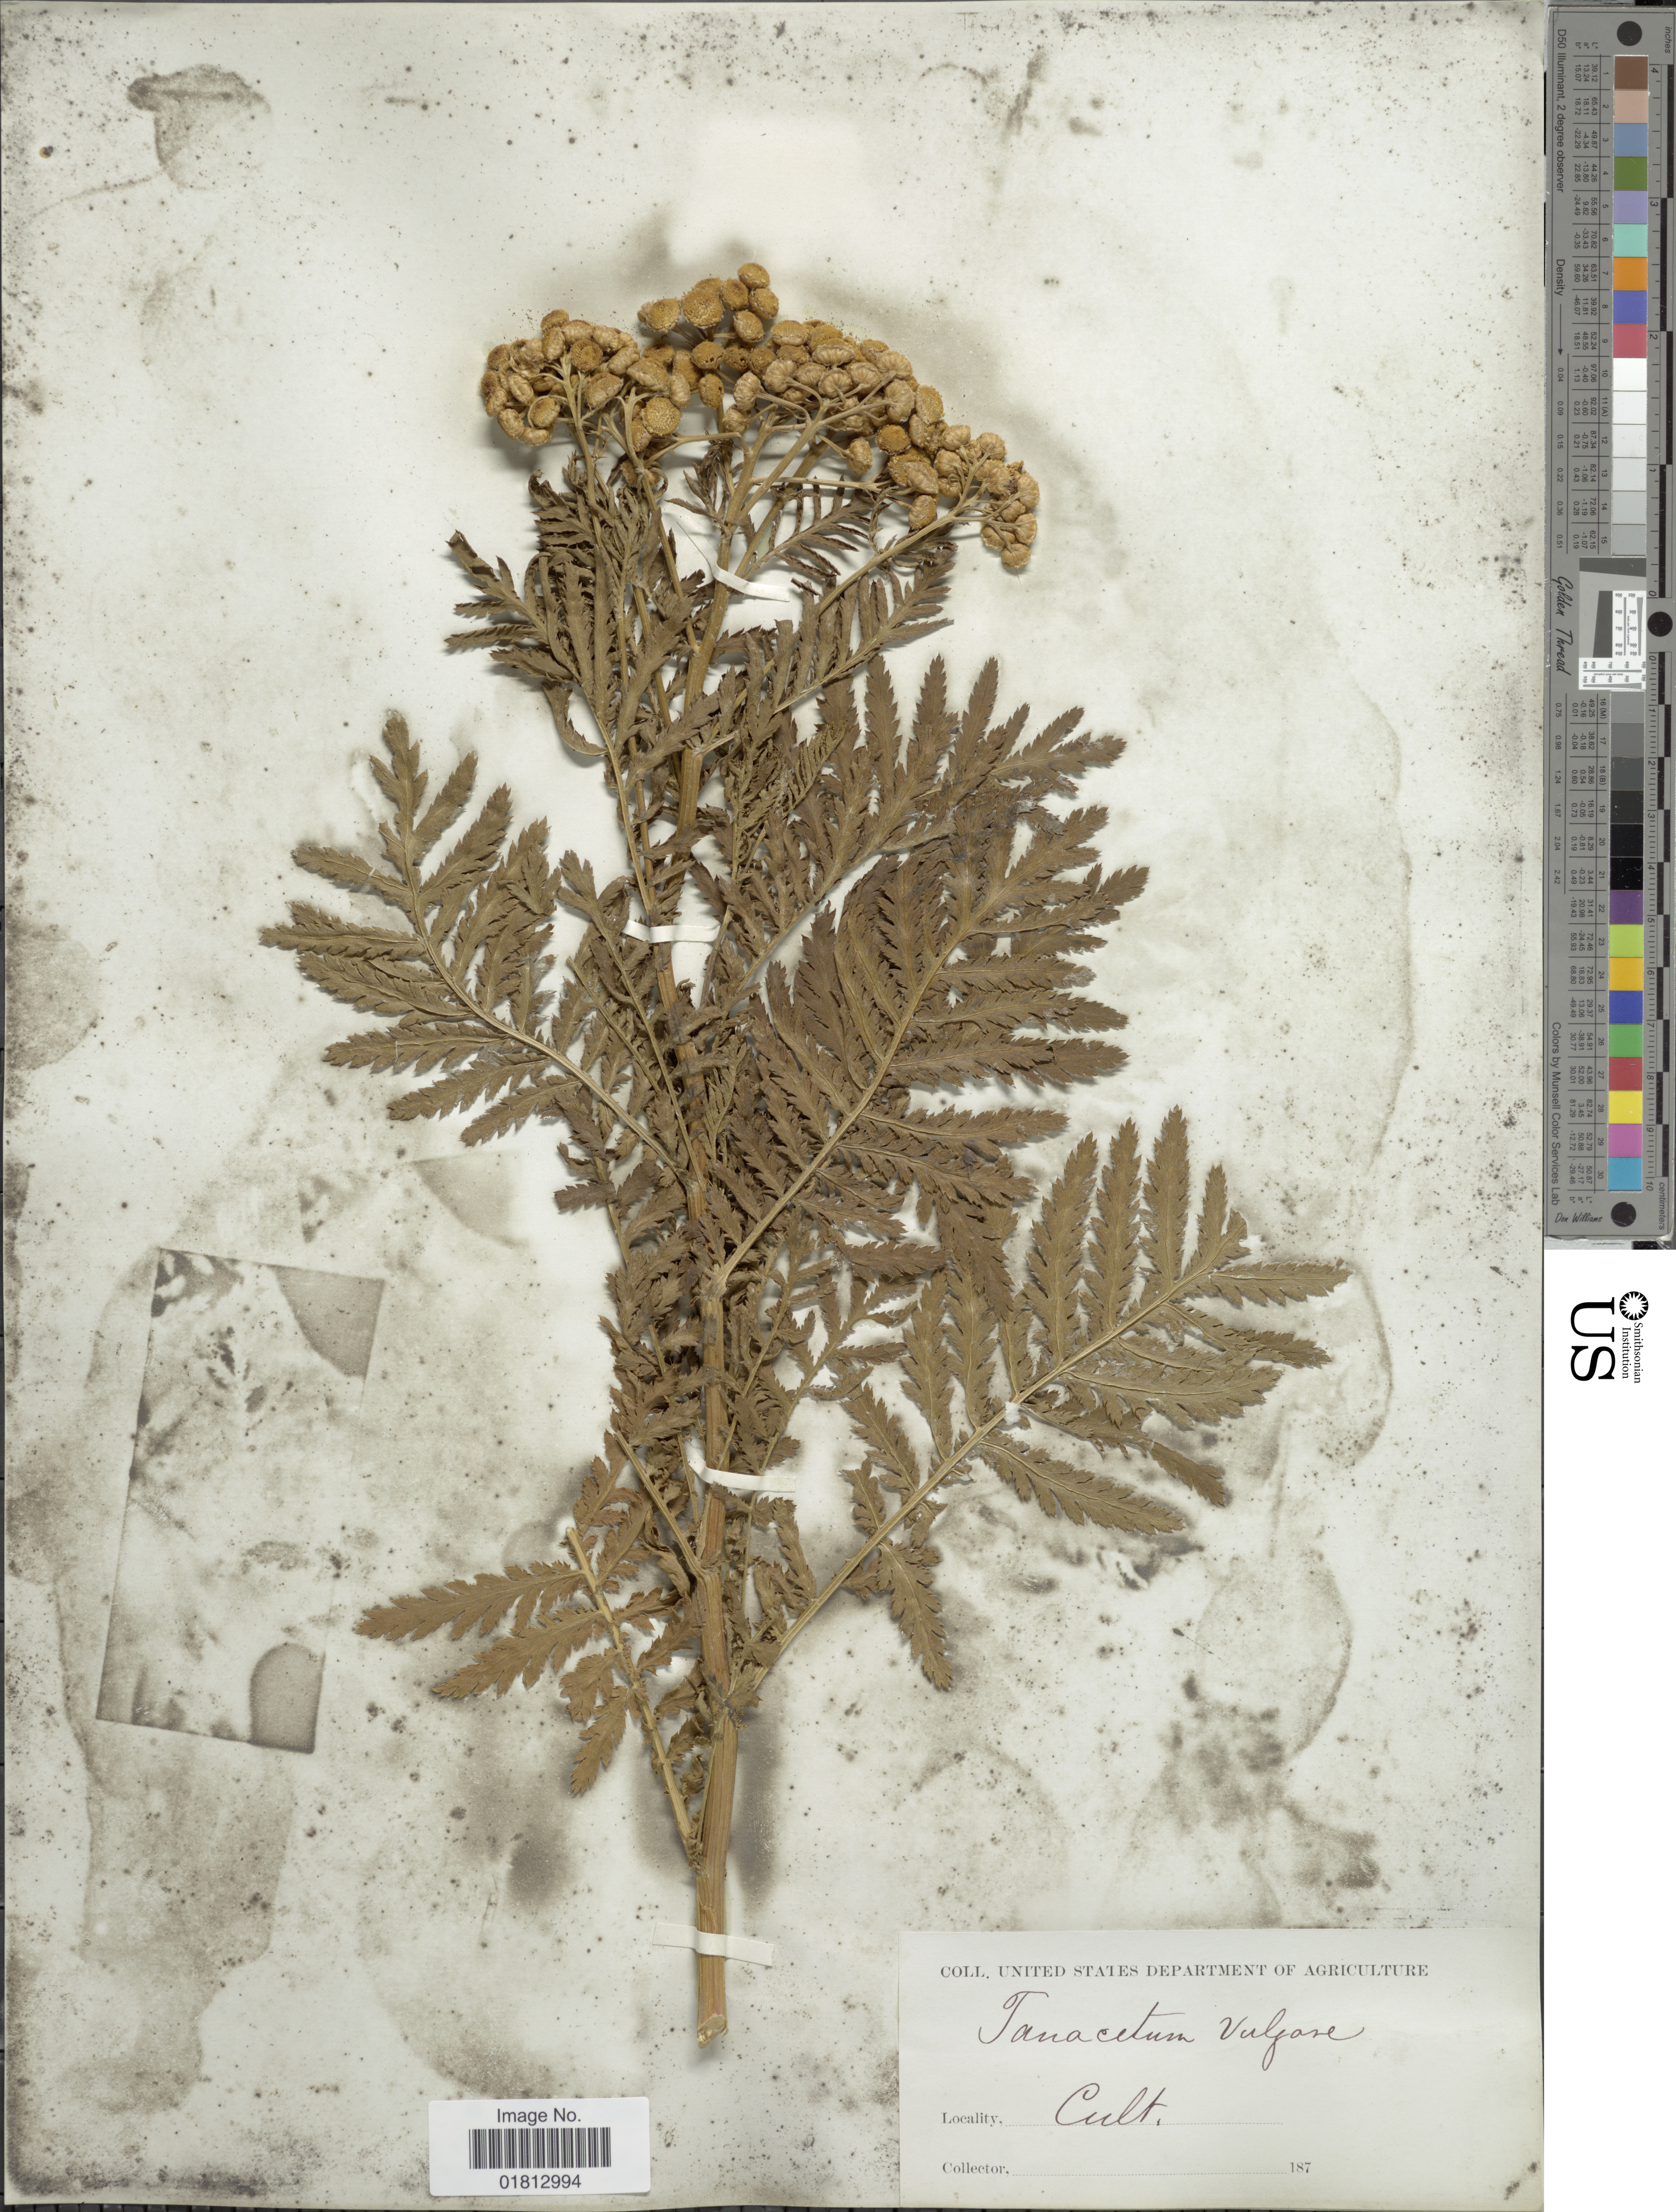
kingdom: Plantae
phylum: Tracheophyta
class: Magnoliopsida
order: Asterales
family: Asteraceae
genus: Tanacetum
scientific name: Tanacetum vulgare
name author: L.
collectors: United States Department of Agriculture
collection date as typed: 187